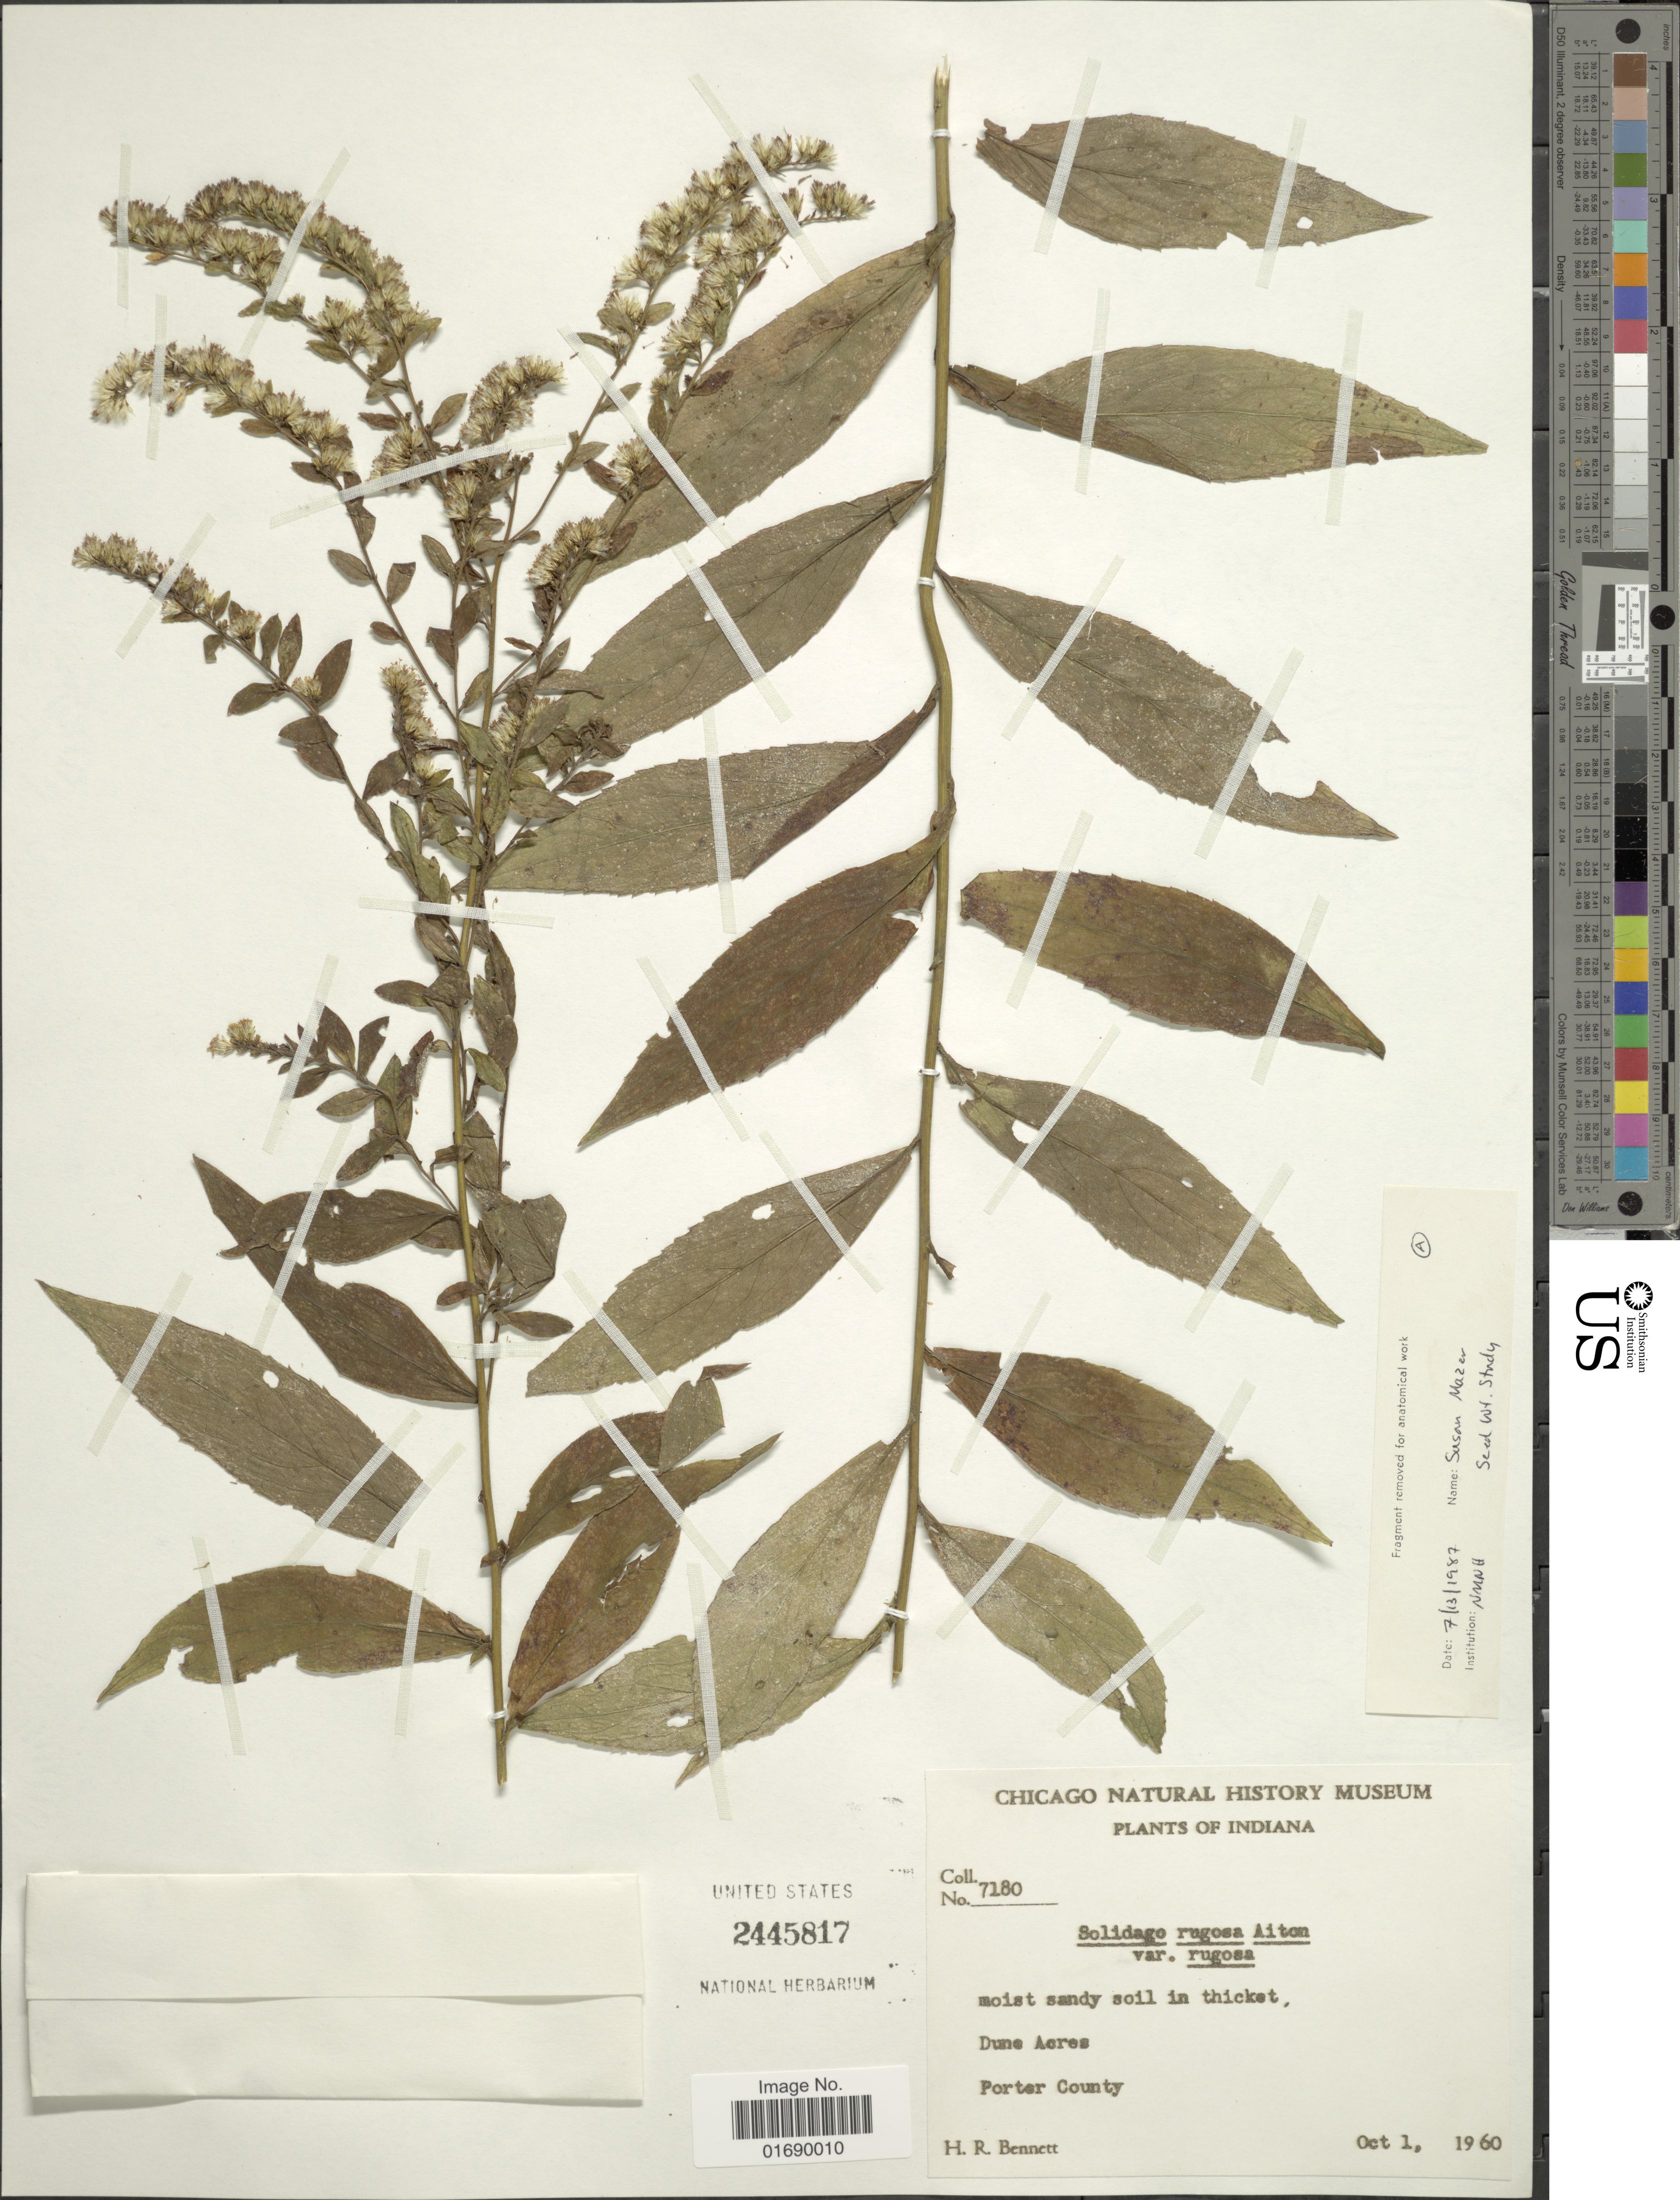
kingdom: Plantae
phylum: Tracheophyta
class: Magnoliopsida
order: Asterales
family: Asteraceae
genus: Solidago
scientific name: Solidago rugosa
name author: Mill.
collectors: H. R. Bennett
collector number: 718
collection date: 1960-10-01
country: United States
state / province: Indiana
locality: Moist sandy soil in thicket, Dune Acres Porter County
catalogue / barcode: US 2445817